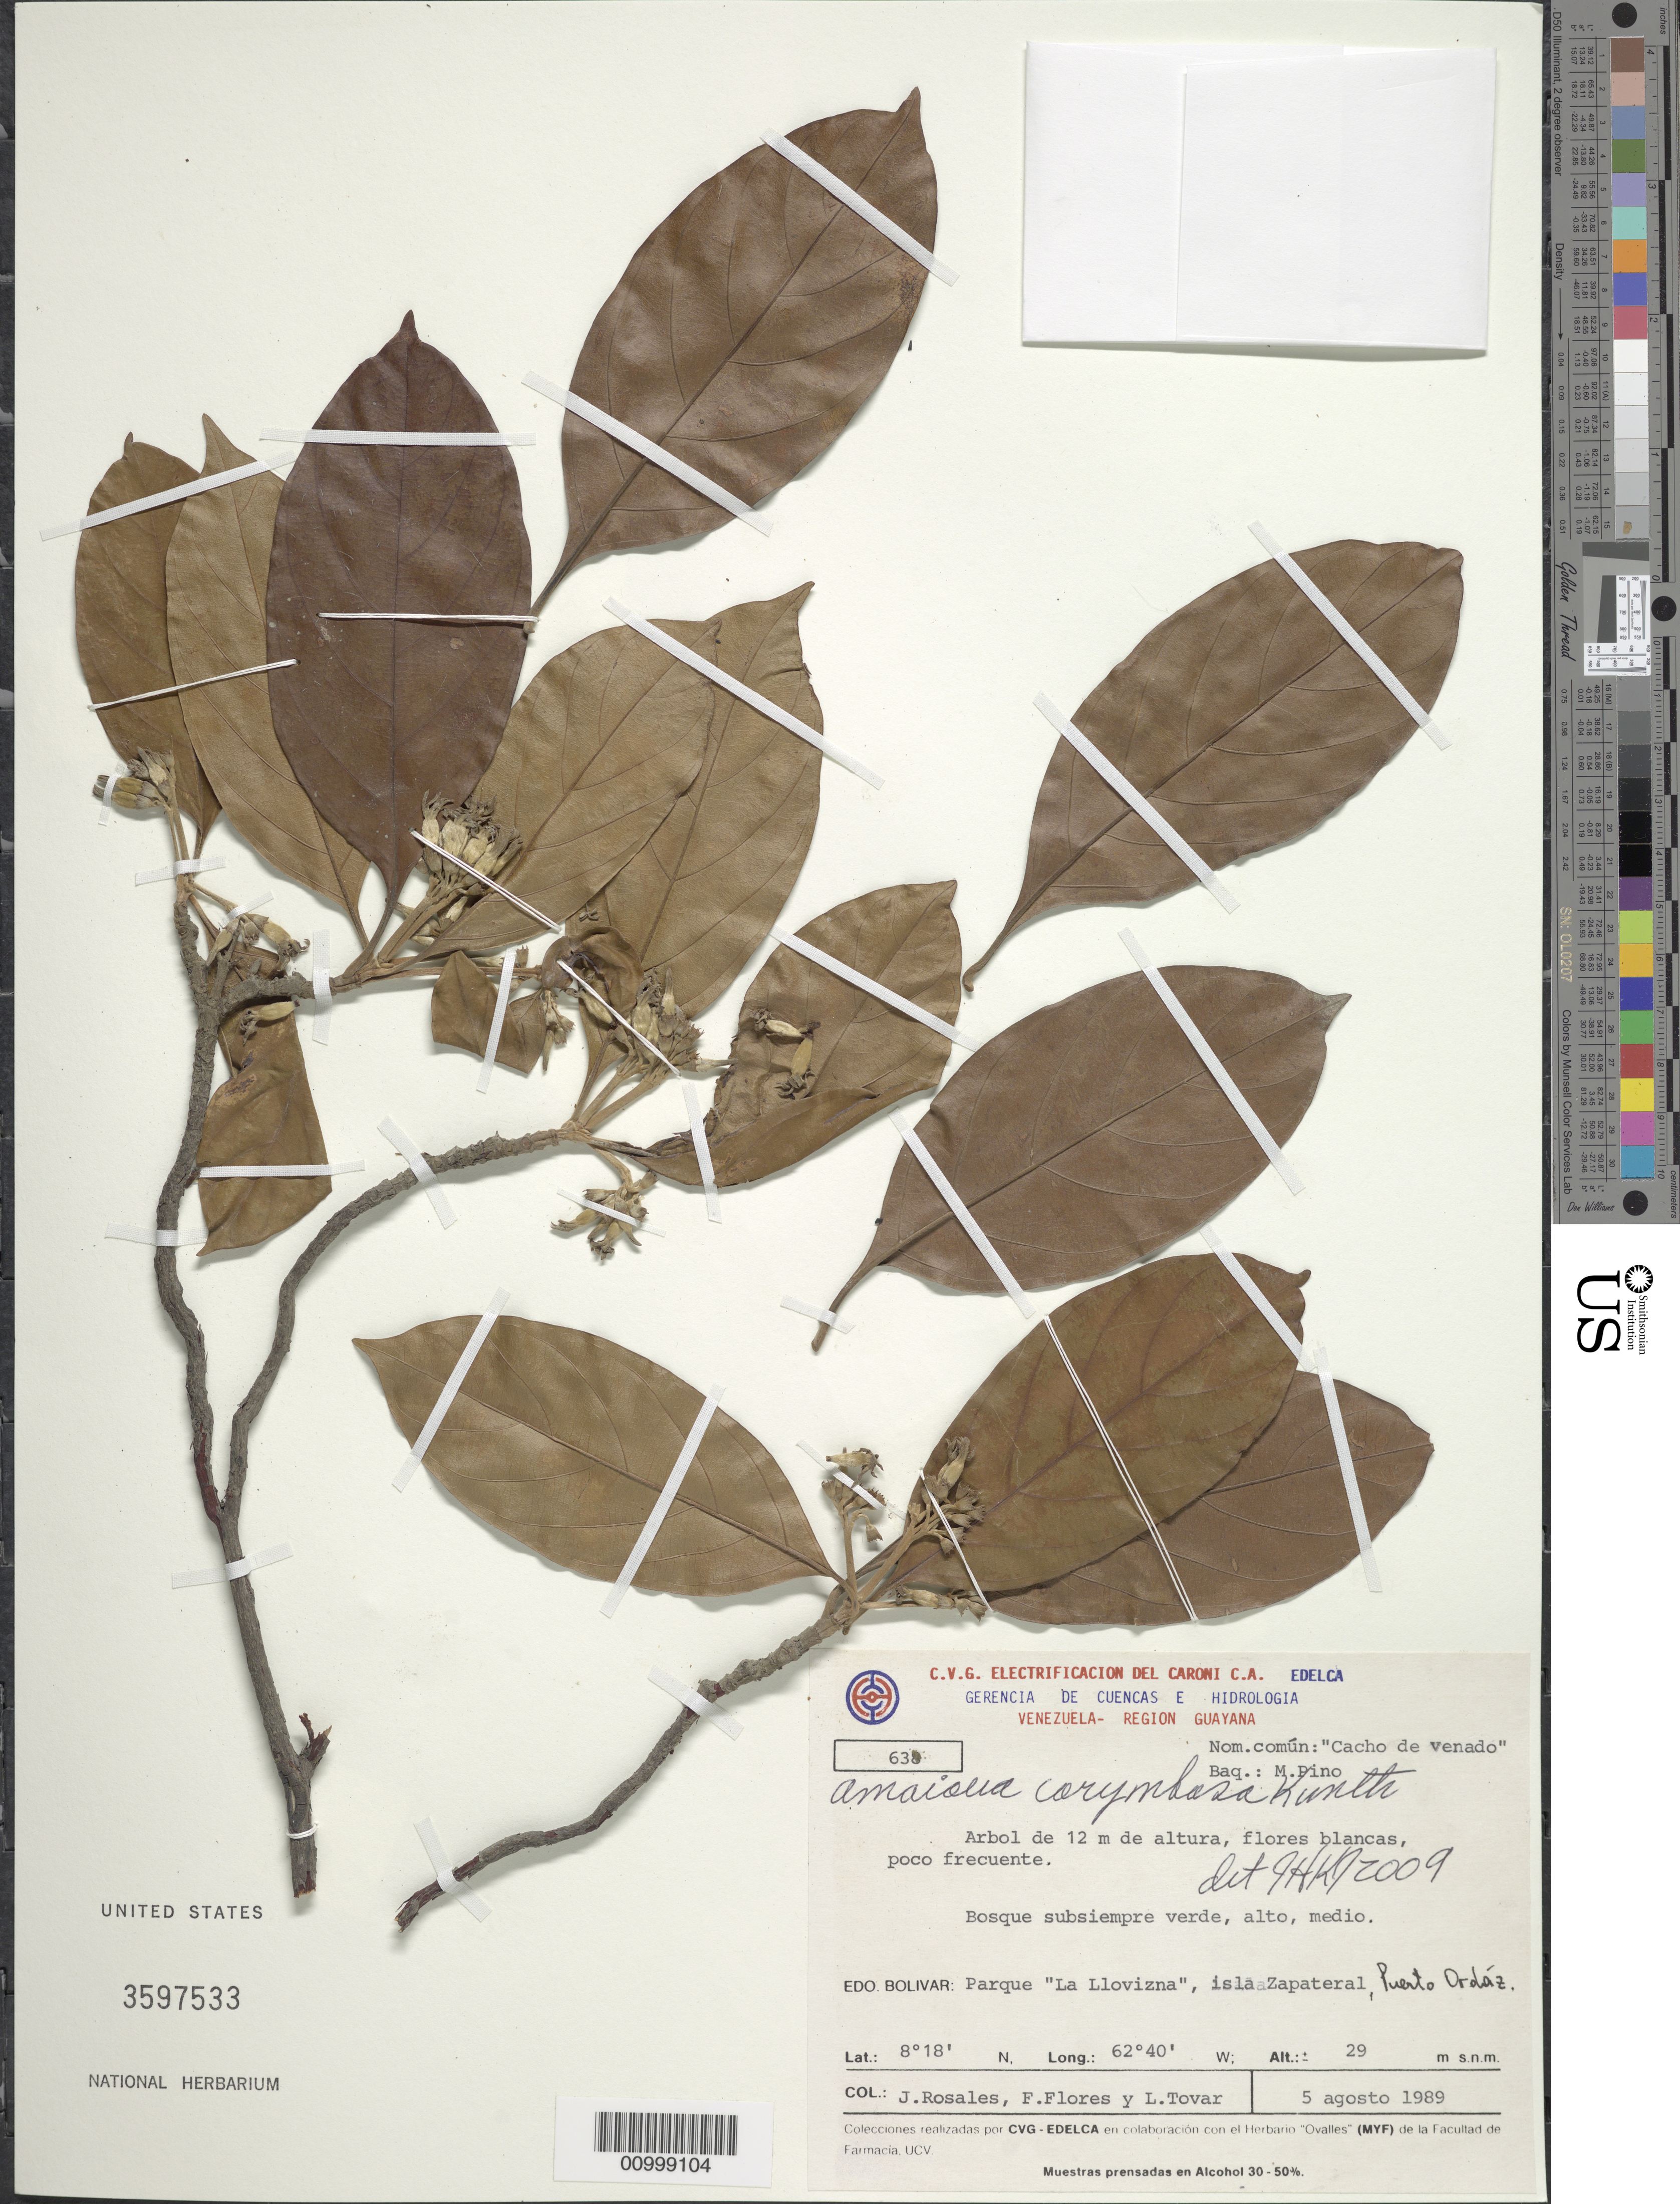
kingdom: Plantae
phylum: Tracheophyta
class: Magnoliopsida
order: Gentianales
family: Rubiaceae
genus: Amaioua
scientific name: Amaioua corymbosa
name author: Kunth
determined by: Kirkbride, J. H.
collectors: J. Rosales, F. Flores & L. Tovar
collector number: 638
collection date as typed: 5-Aug-89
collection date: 1989-08-05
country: Venezuela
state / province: Bolívar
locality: Parque "La Llovizna," isla Zapateral, Puerto Ordaz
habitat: Bosque subsiempre verde, alto, medio.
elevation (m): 29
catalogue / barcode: US 3597533